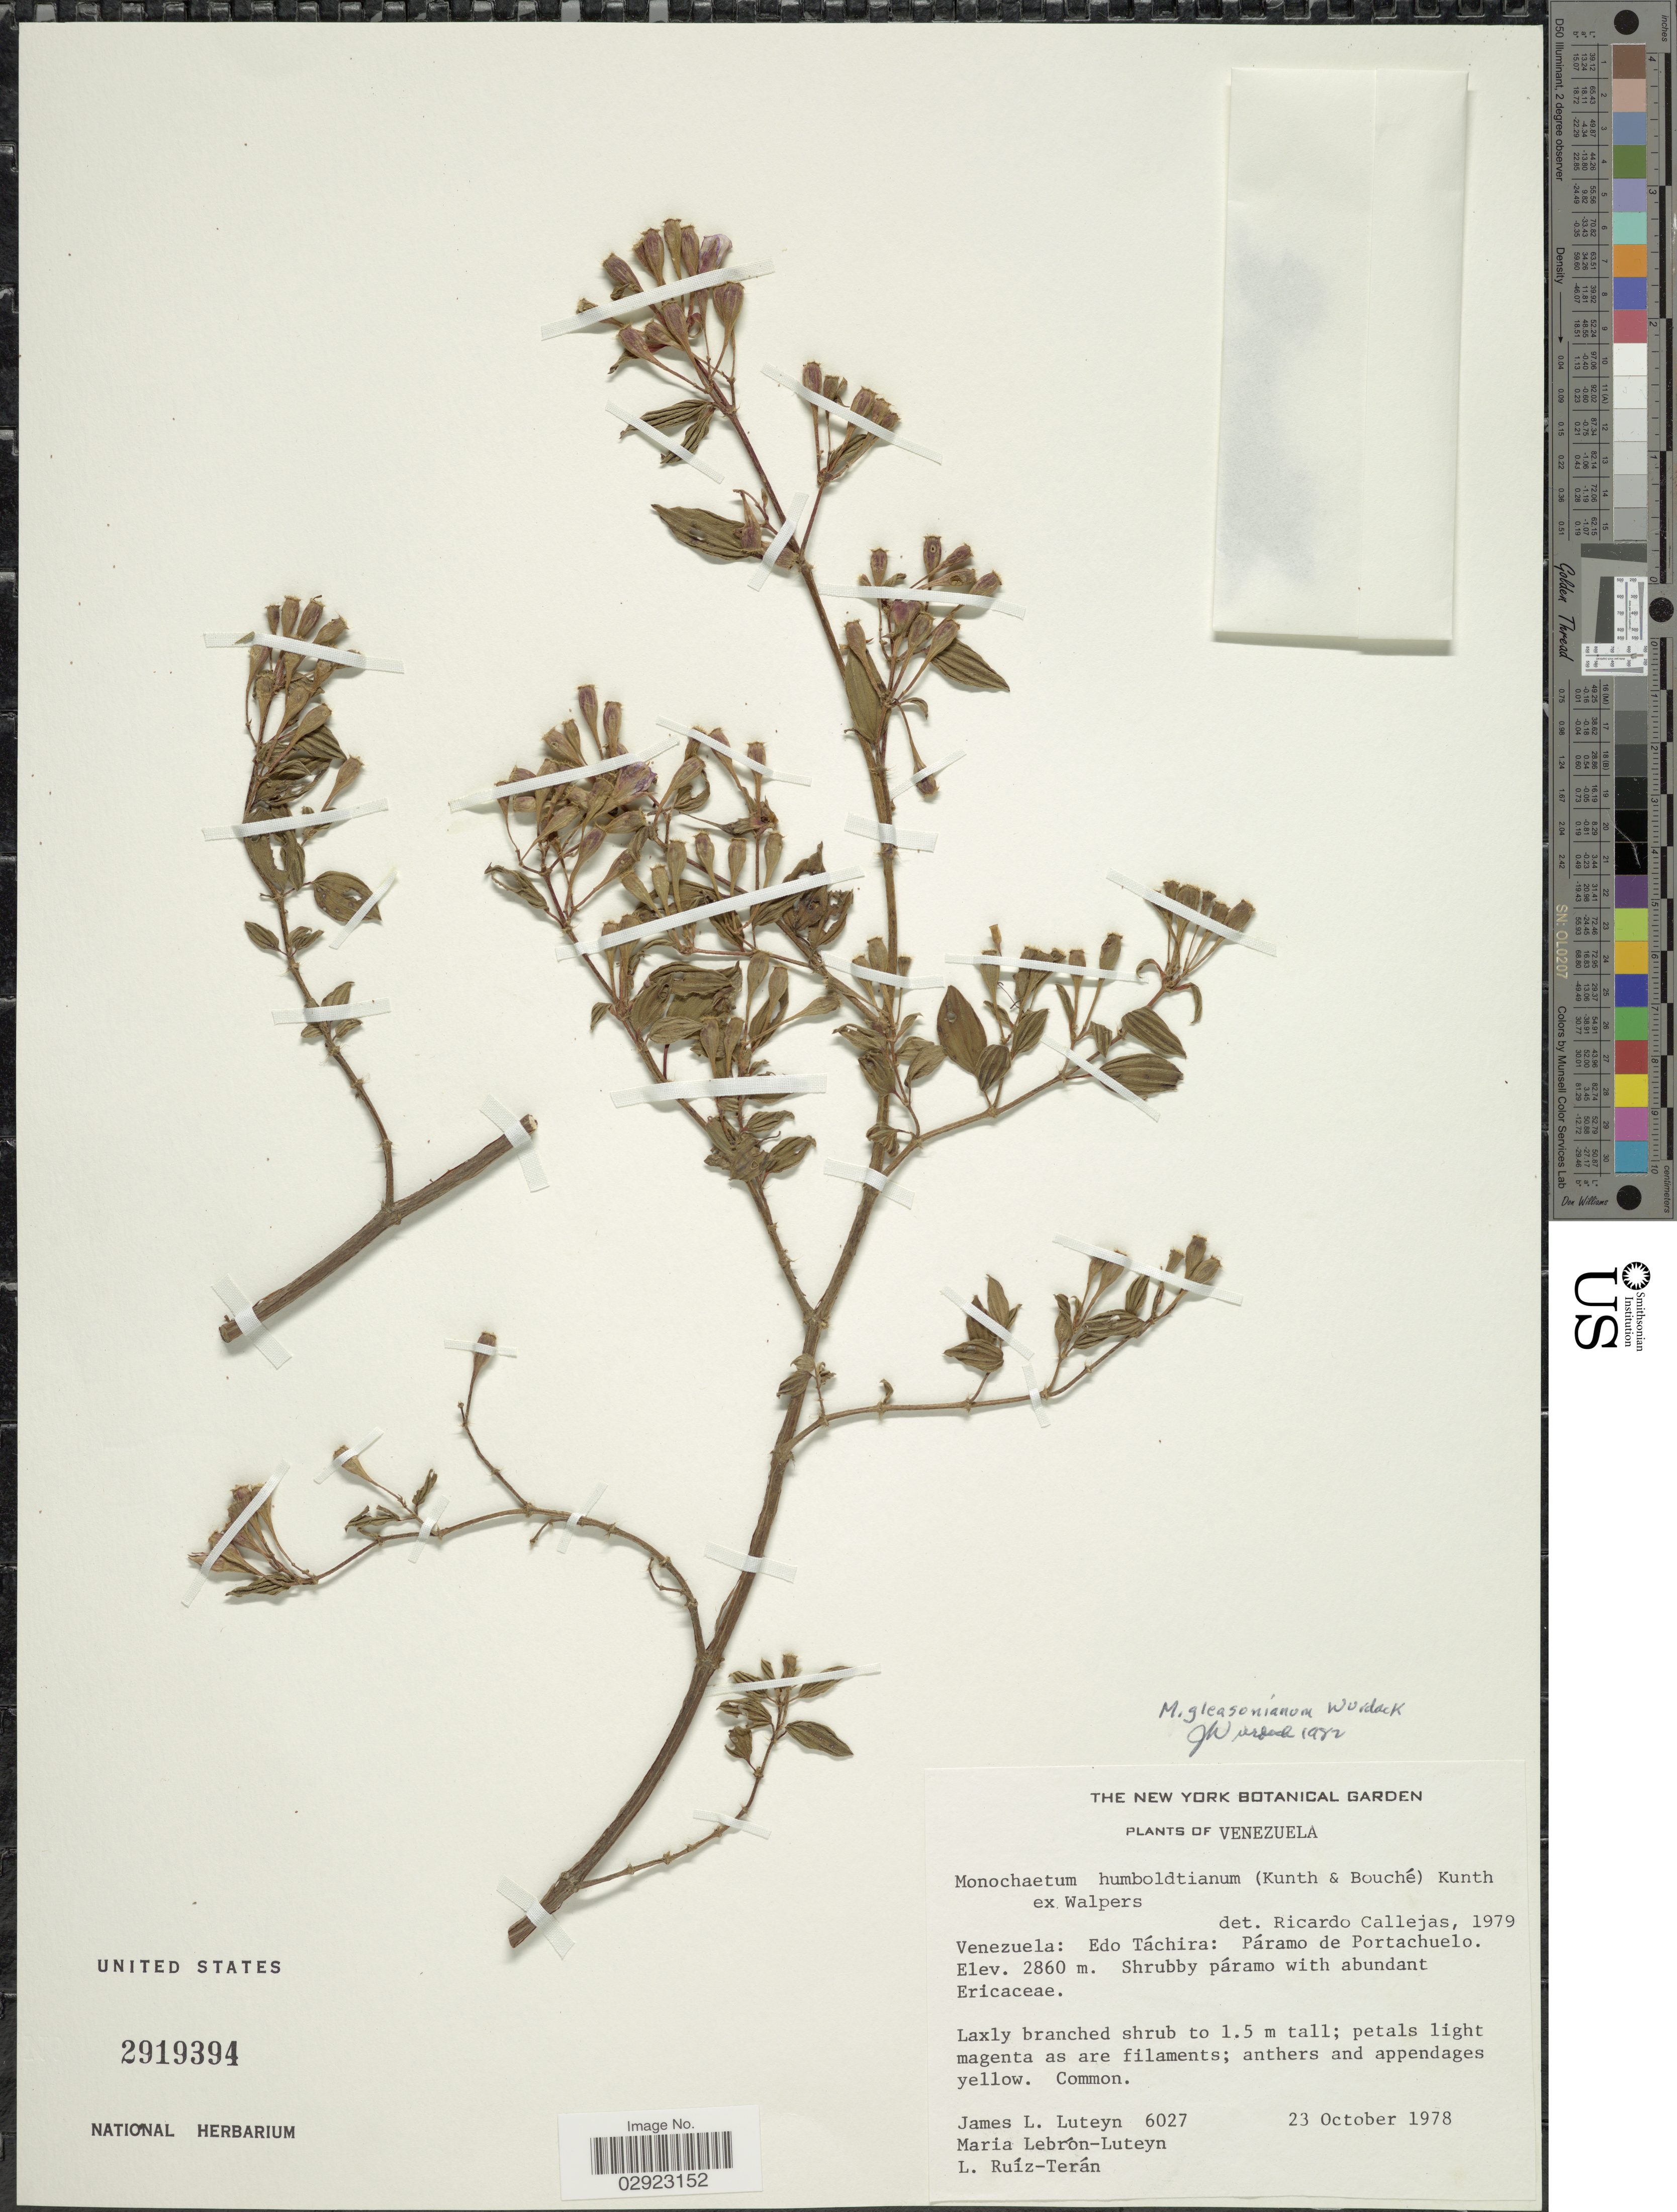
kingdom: Plantae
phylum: Tracheophyta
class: Magnoliopsida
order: Myrtales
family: Melastomataceae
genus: Monochaetum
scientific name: Monochaetum gleasonianum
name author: Wurdack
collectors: J. Luteyn, M. L. Lebrón-Luteyn & L. E. Ruíz-Terán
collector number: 6027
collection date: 1978-10-23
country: Venezuela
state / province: Tachira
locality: Páramo de Portachuelo.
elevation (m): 2860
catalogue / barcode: US 2919394